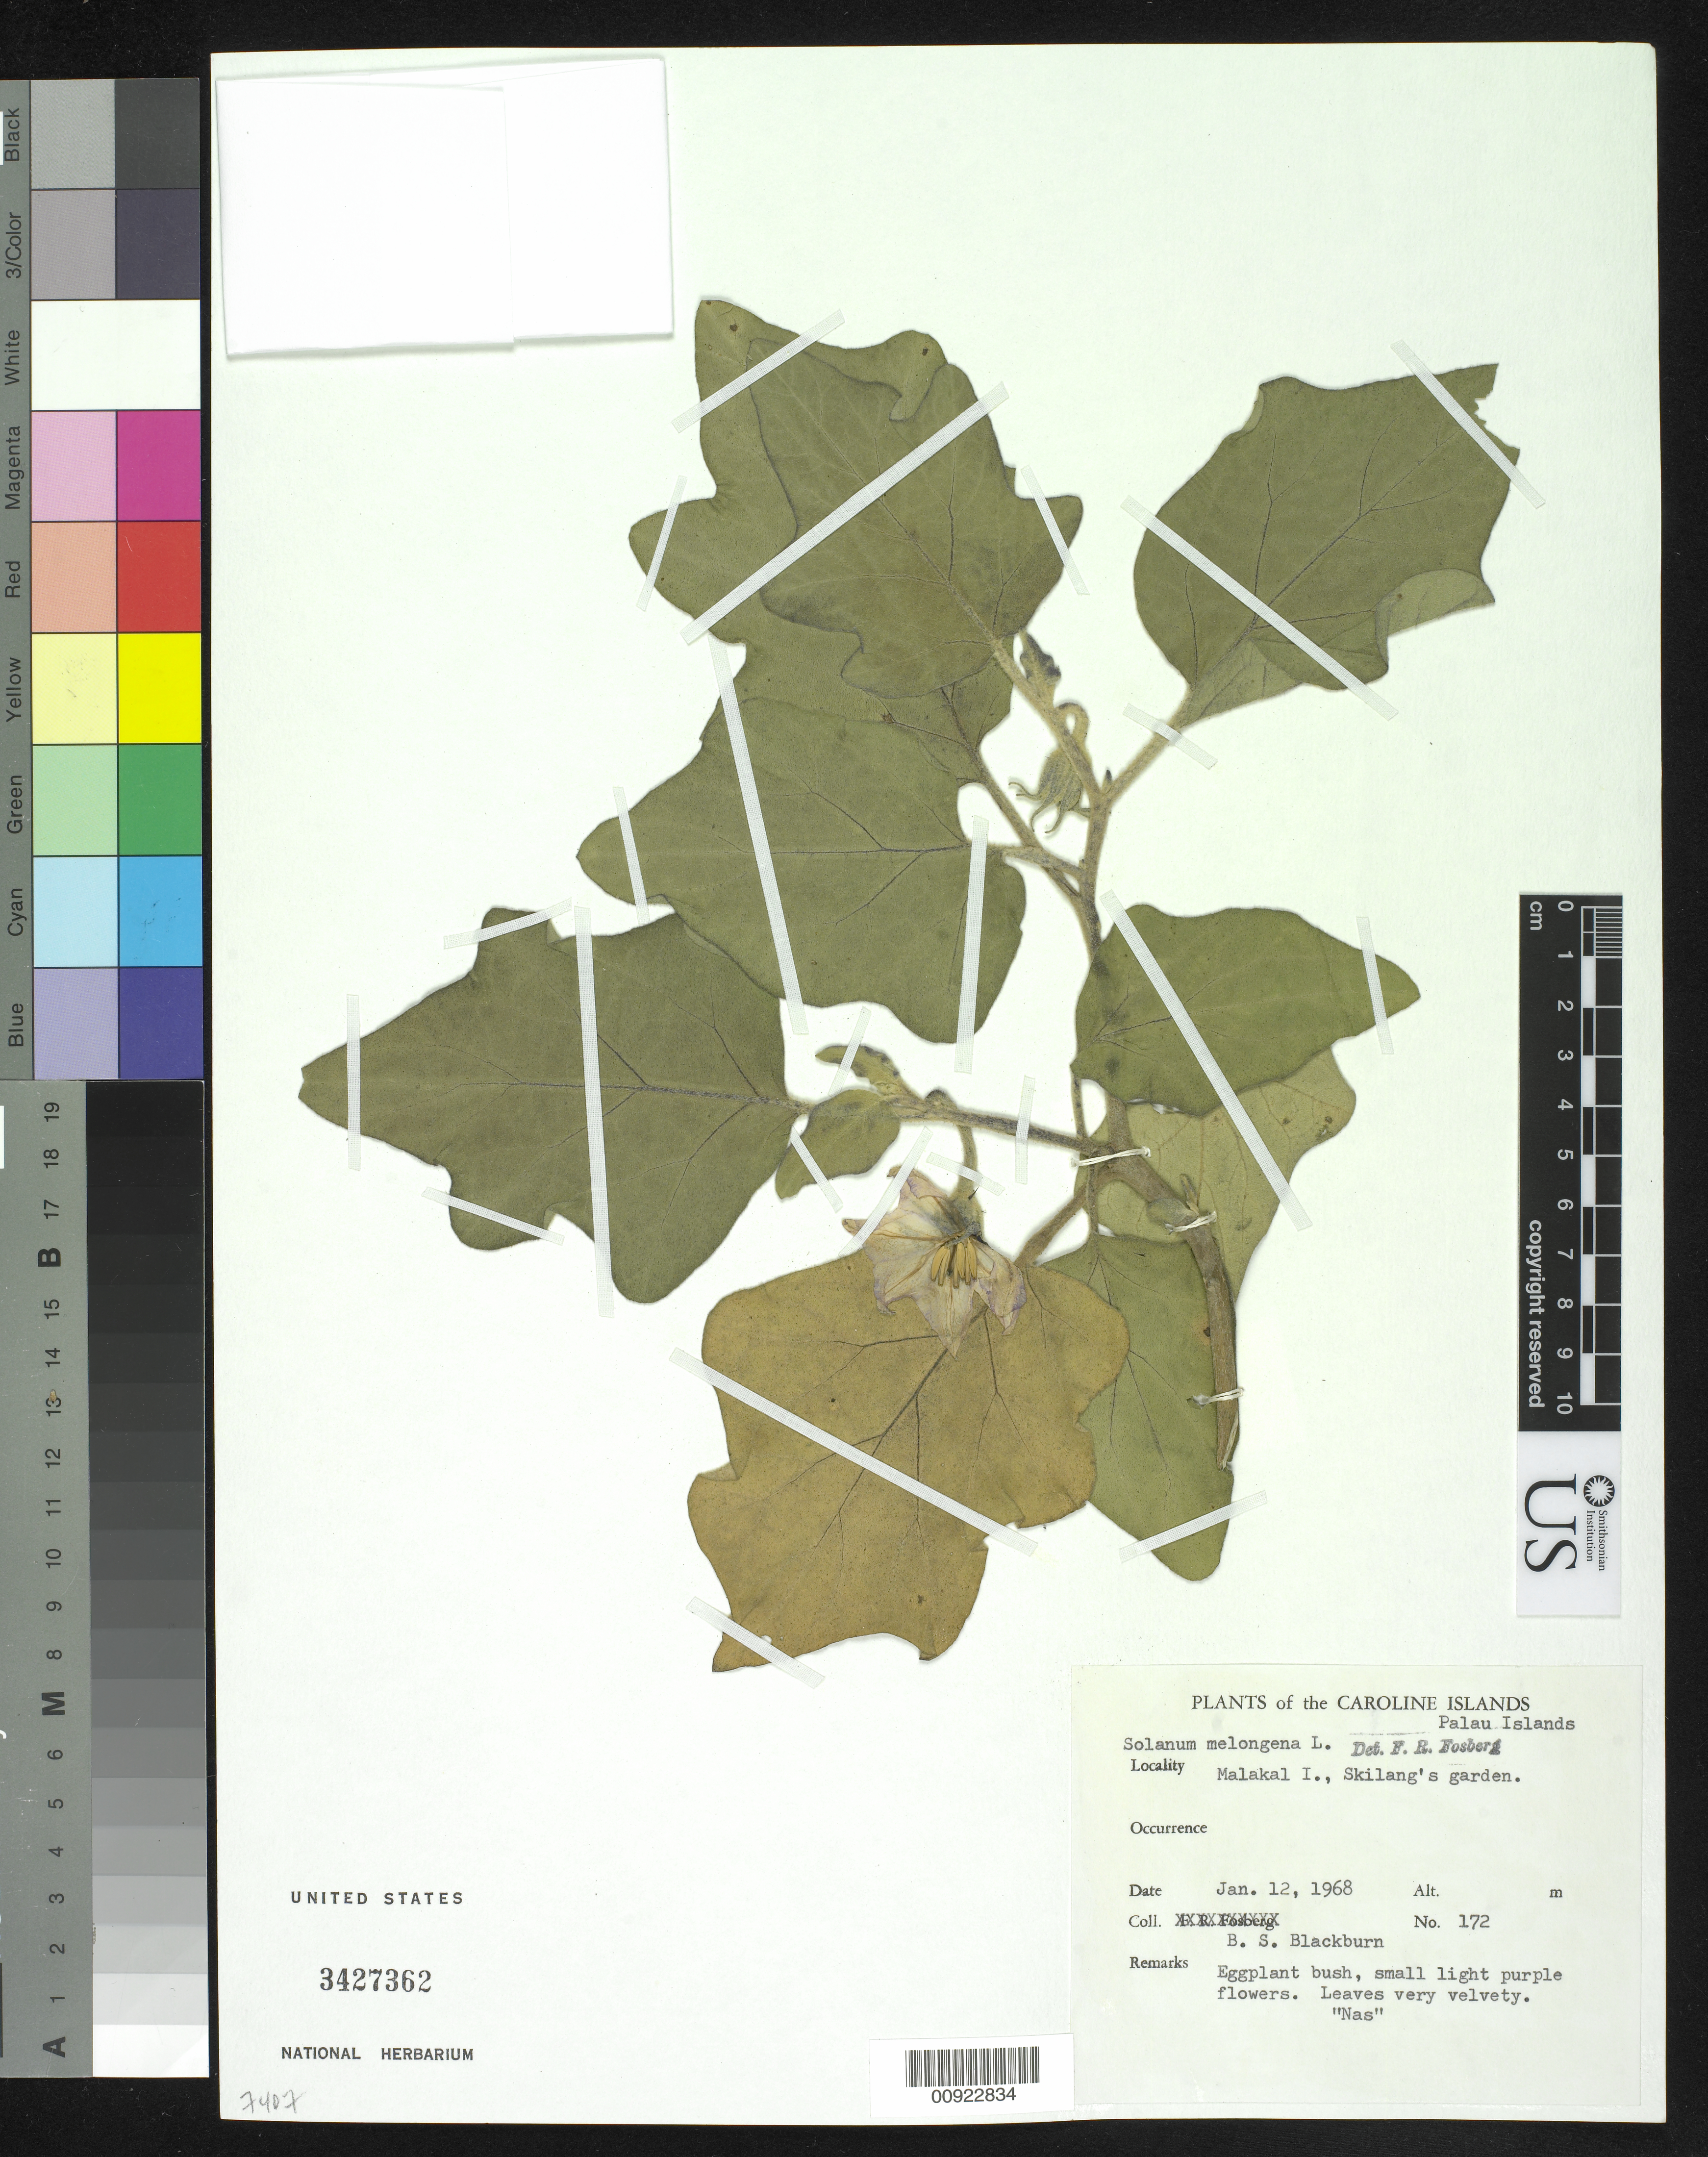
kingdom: Plantae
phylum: Tracheophyta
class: Magnoliopsida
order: Solanales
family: Solanaceae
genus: Solanum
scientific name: Solanum melongena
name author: L.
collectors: B. S. Blackburn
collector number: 172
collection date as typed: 12 Jan 1968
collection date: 1968-01-12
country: Palau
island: Ngemelachel (Malakal)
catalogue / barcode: US 3427362